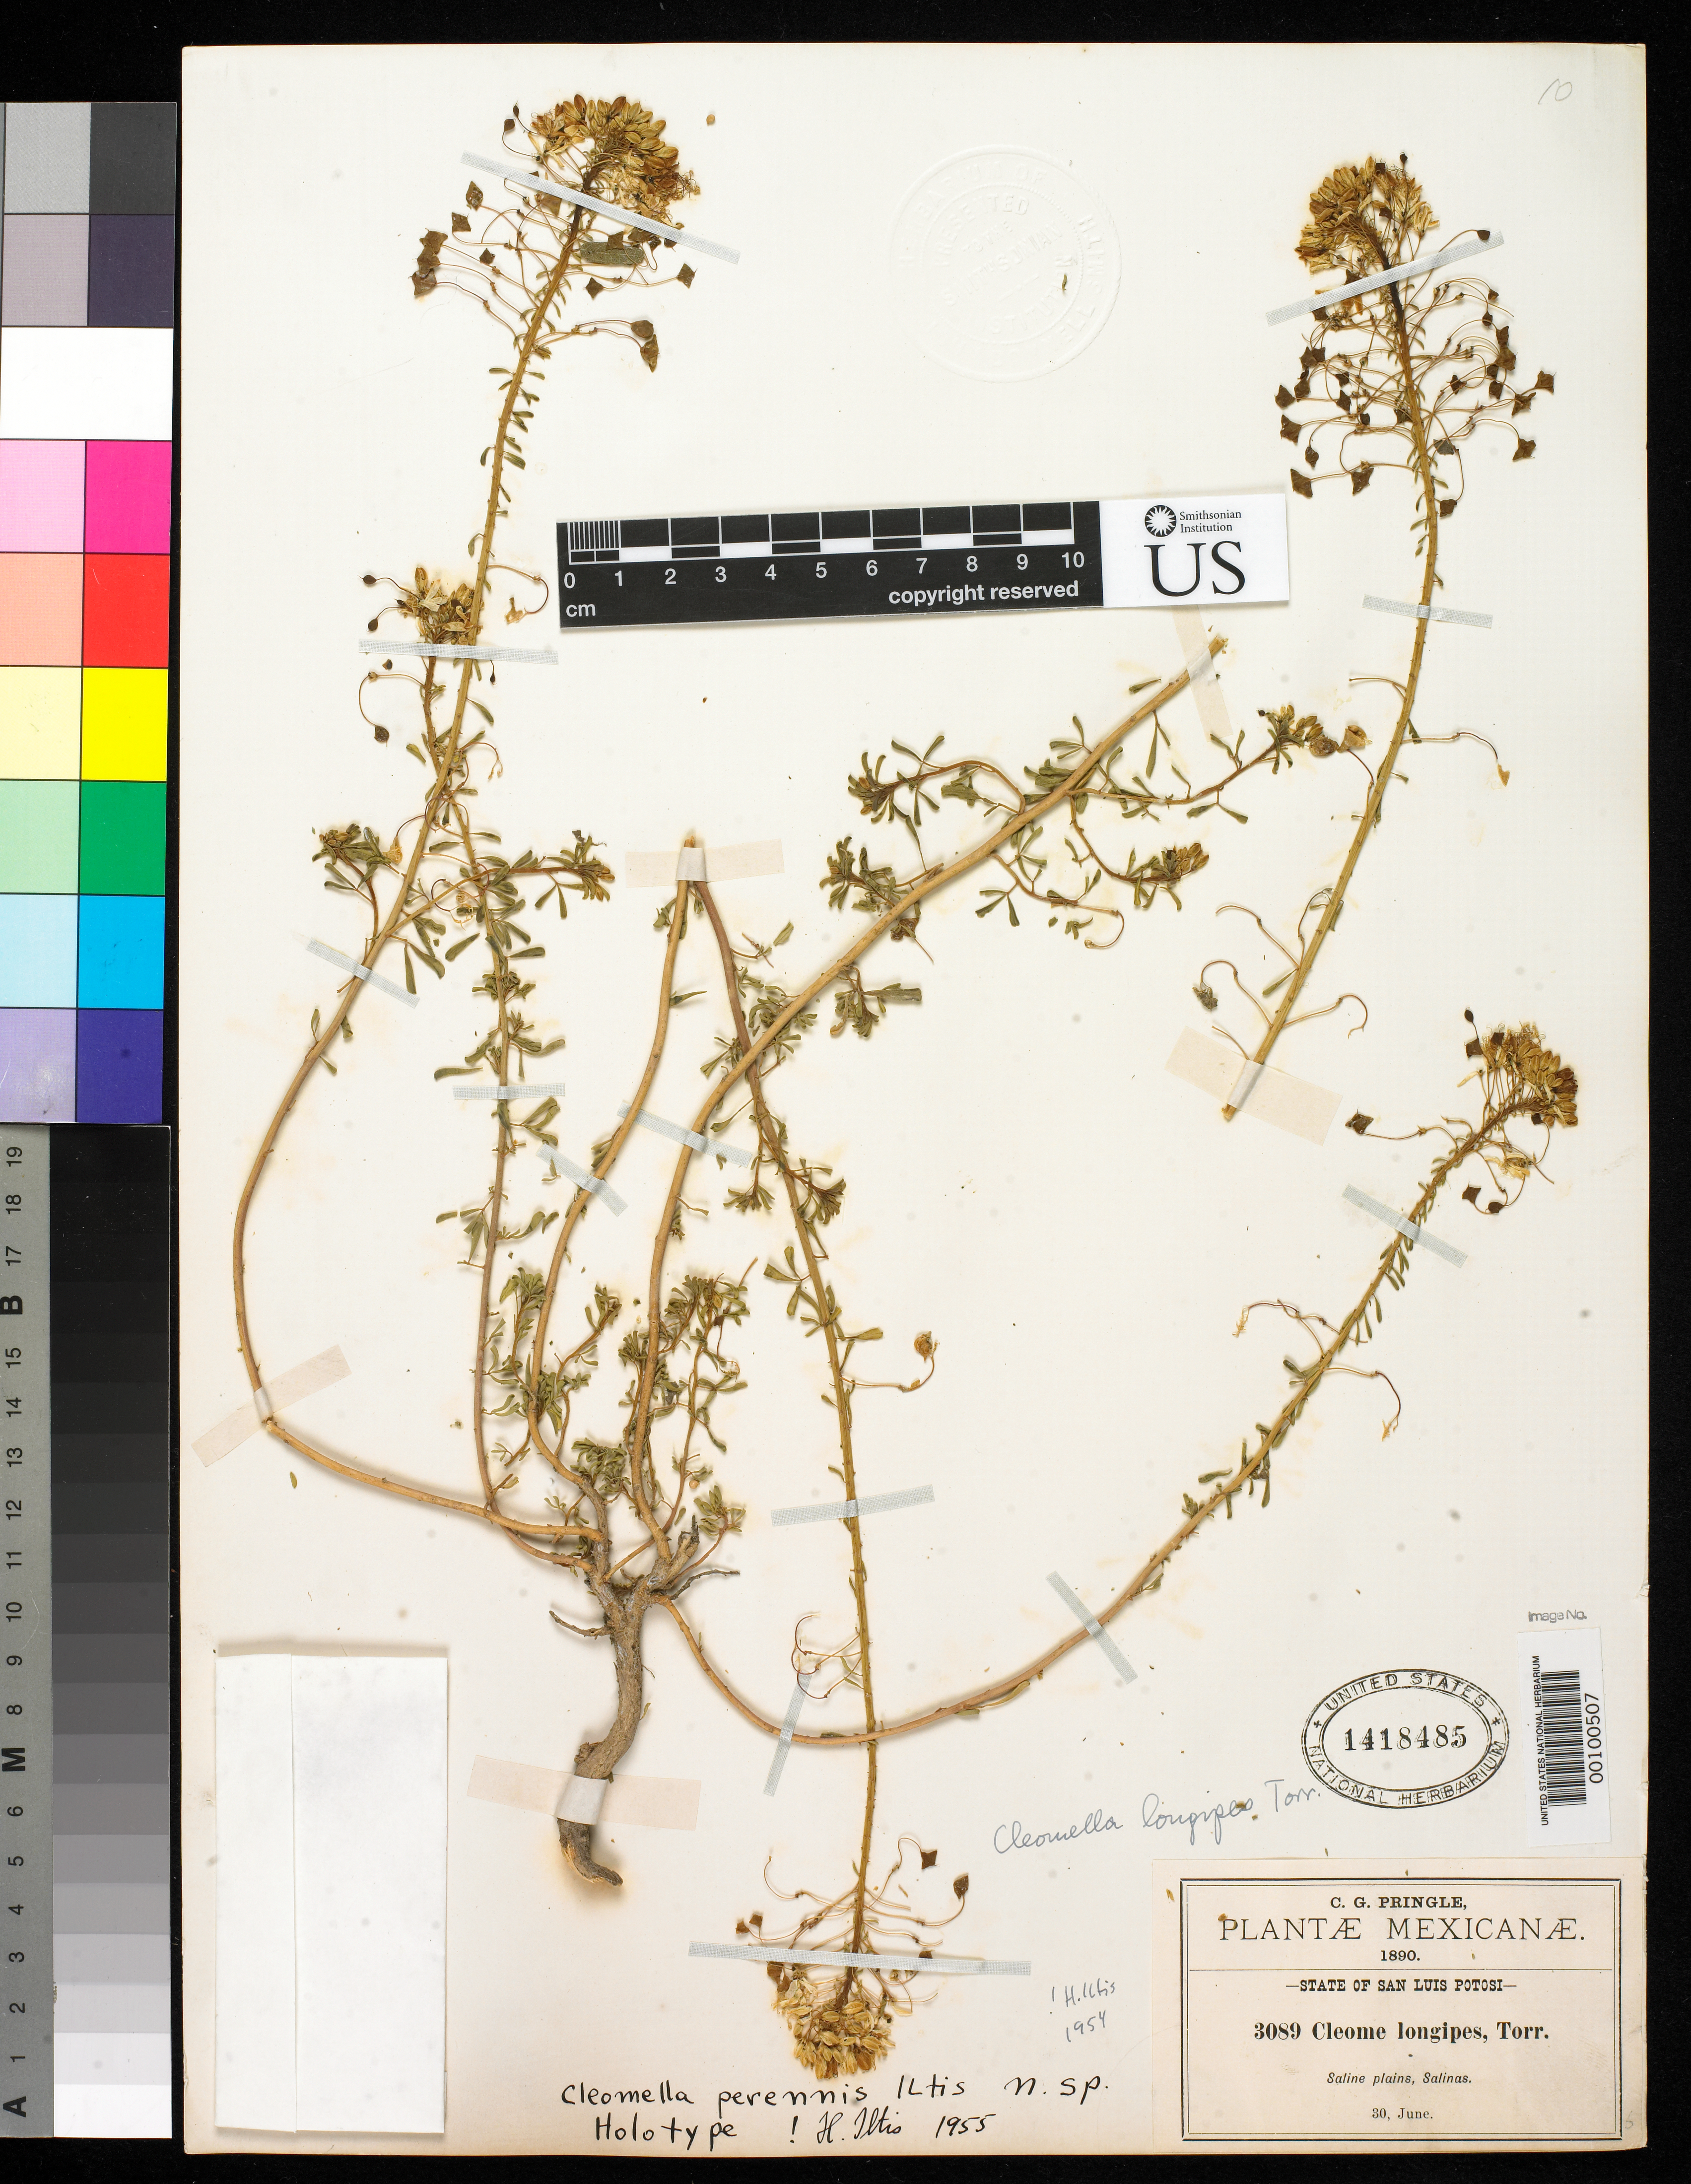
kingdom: Plantae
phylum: Tracheophyta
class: Magnoliopsida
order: Brassicales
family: Cleomaceae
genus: Cleomella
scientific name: Cleomella perennis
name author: Iltis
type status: Holotype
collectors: C. G. Pringle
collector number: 3089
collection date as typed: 30 Jun 1890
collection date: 1890-06-30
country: Mexico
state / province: San Luis Potosi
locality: Salinas.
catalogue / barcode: US 1418485